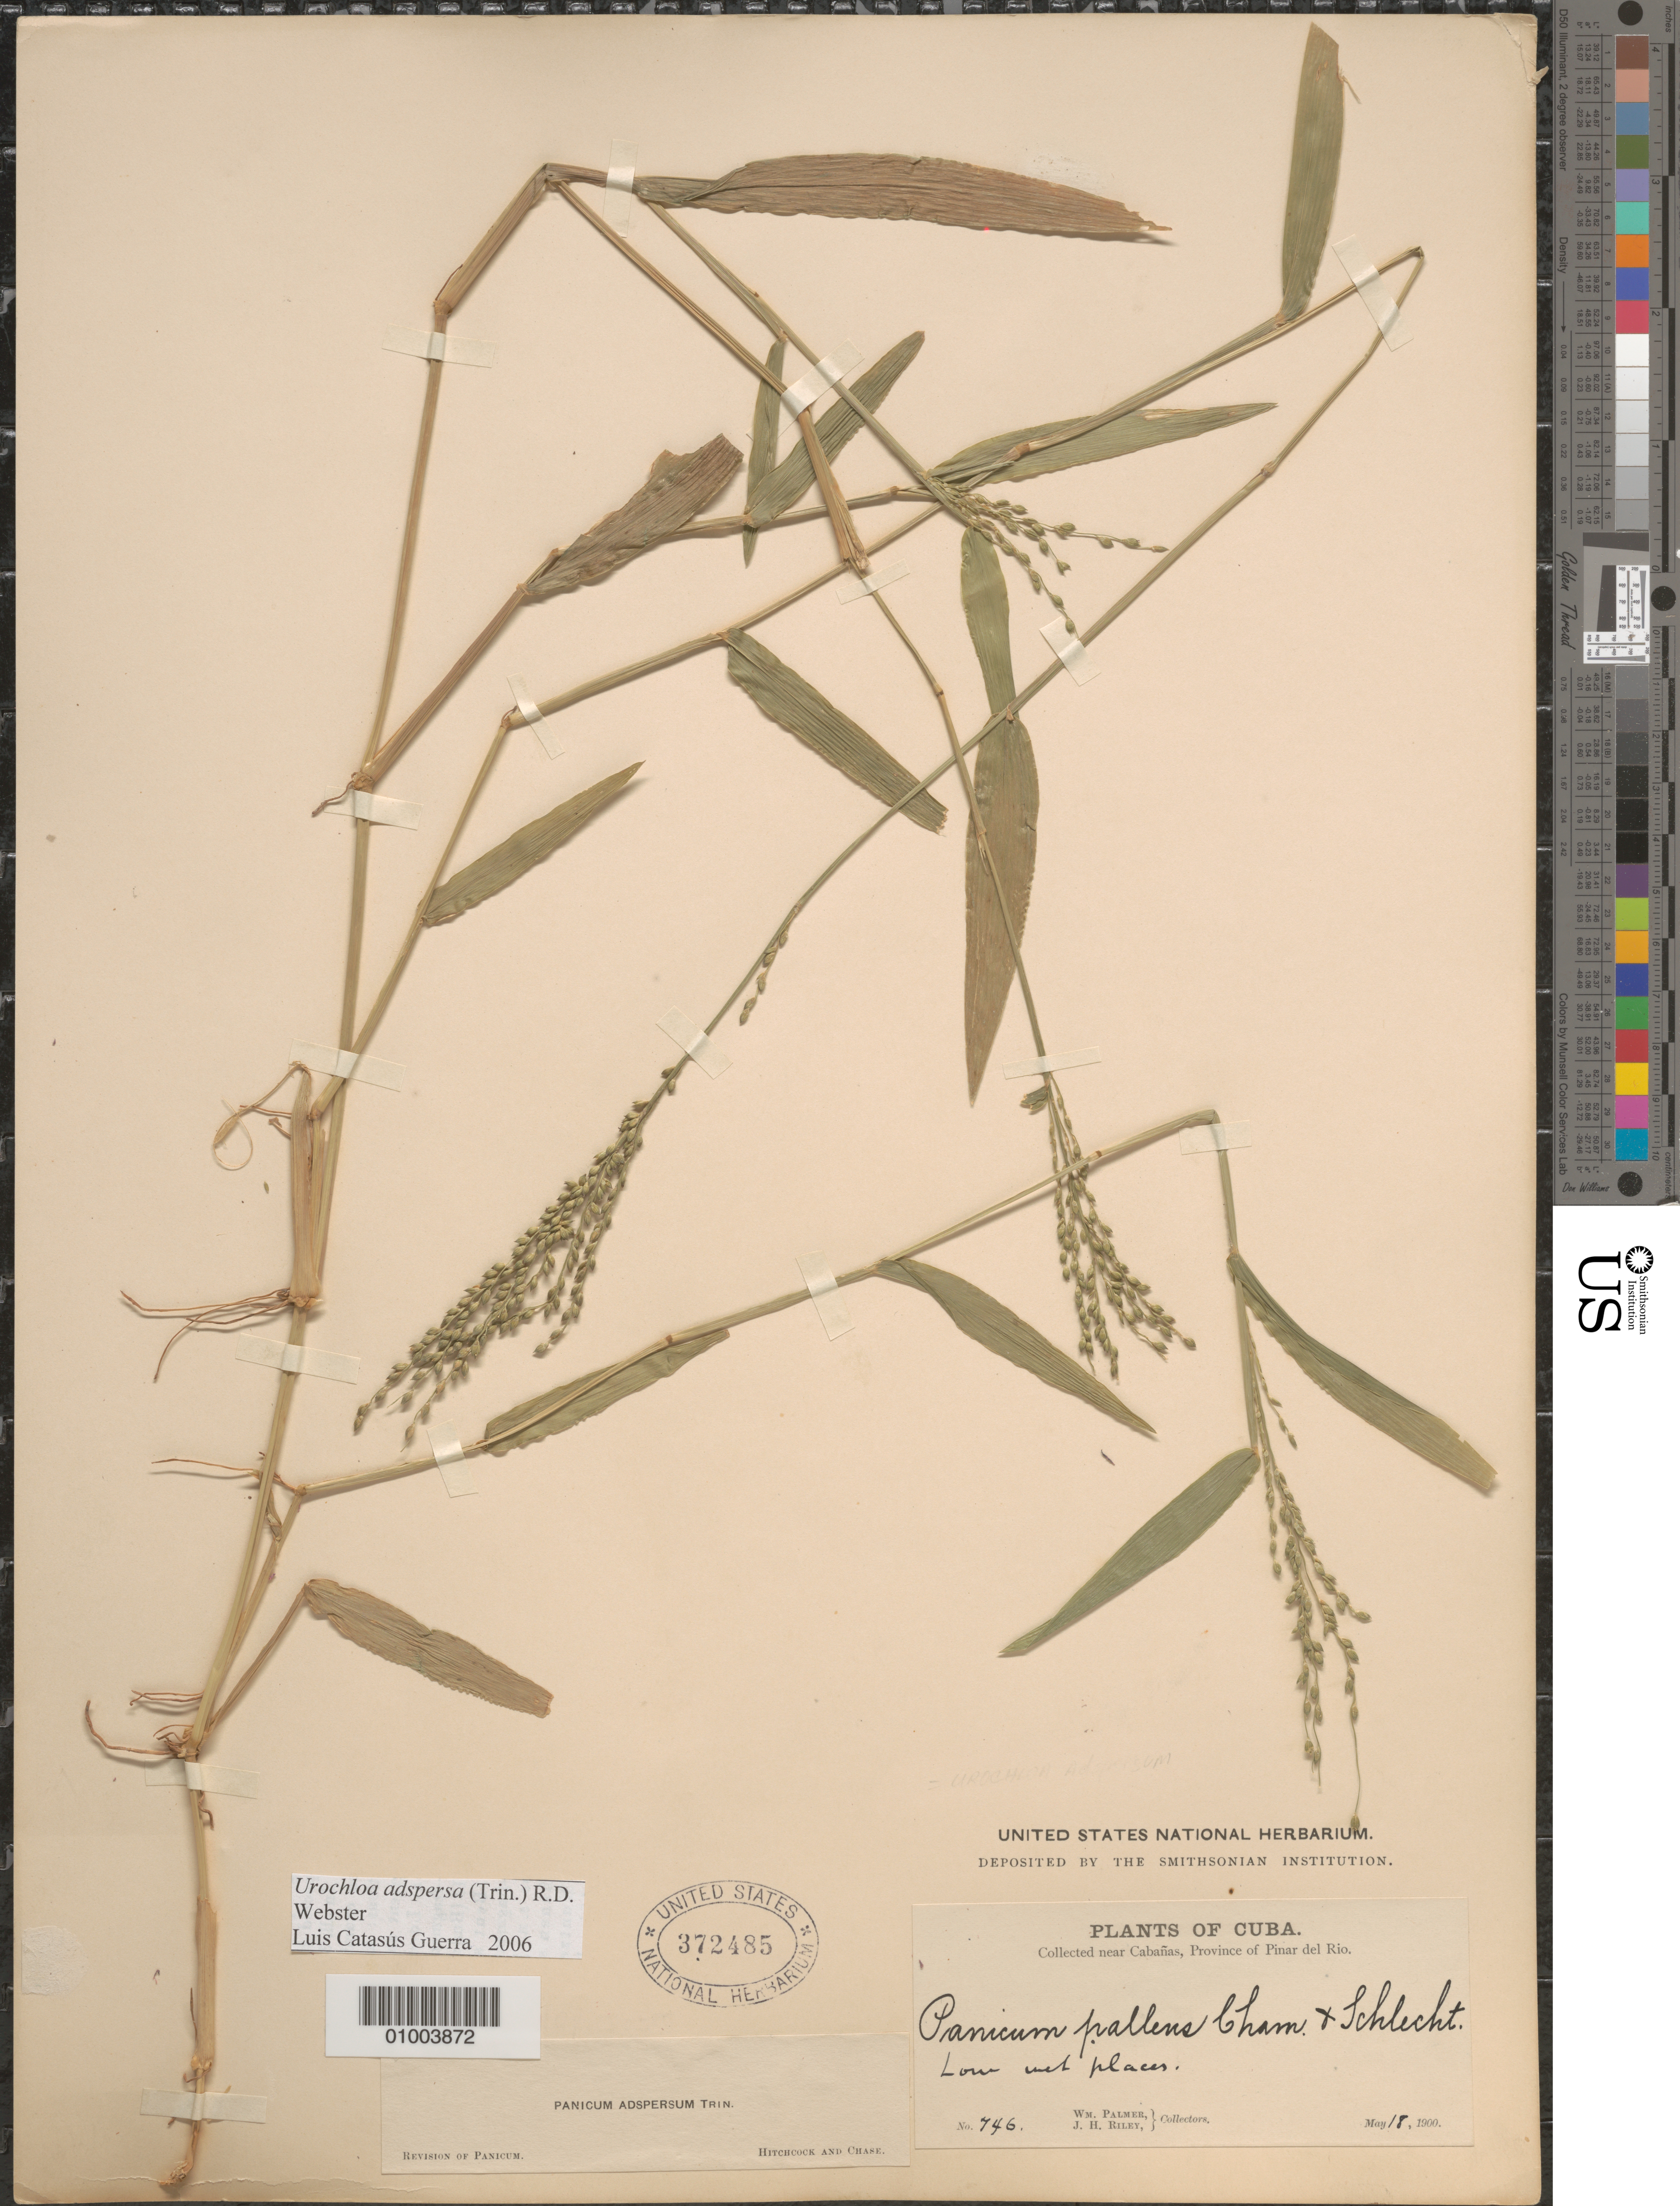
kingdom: Plantae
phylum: Tracheophyta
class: Liliopsida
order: Poales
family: Poaceae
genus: Urochloa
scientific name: Urochloa adspersa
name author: (Trin.) R.D. Webster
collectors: W. Palmer & J. H. Riley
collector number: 746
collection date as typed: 18 May 1900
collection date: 1900-05-18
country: Cuba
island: Cuba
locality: Low wet places Collected near Cabanas, Province of Pinar del Rio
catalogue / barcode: US 372485